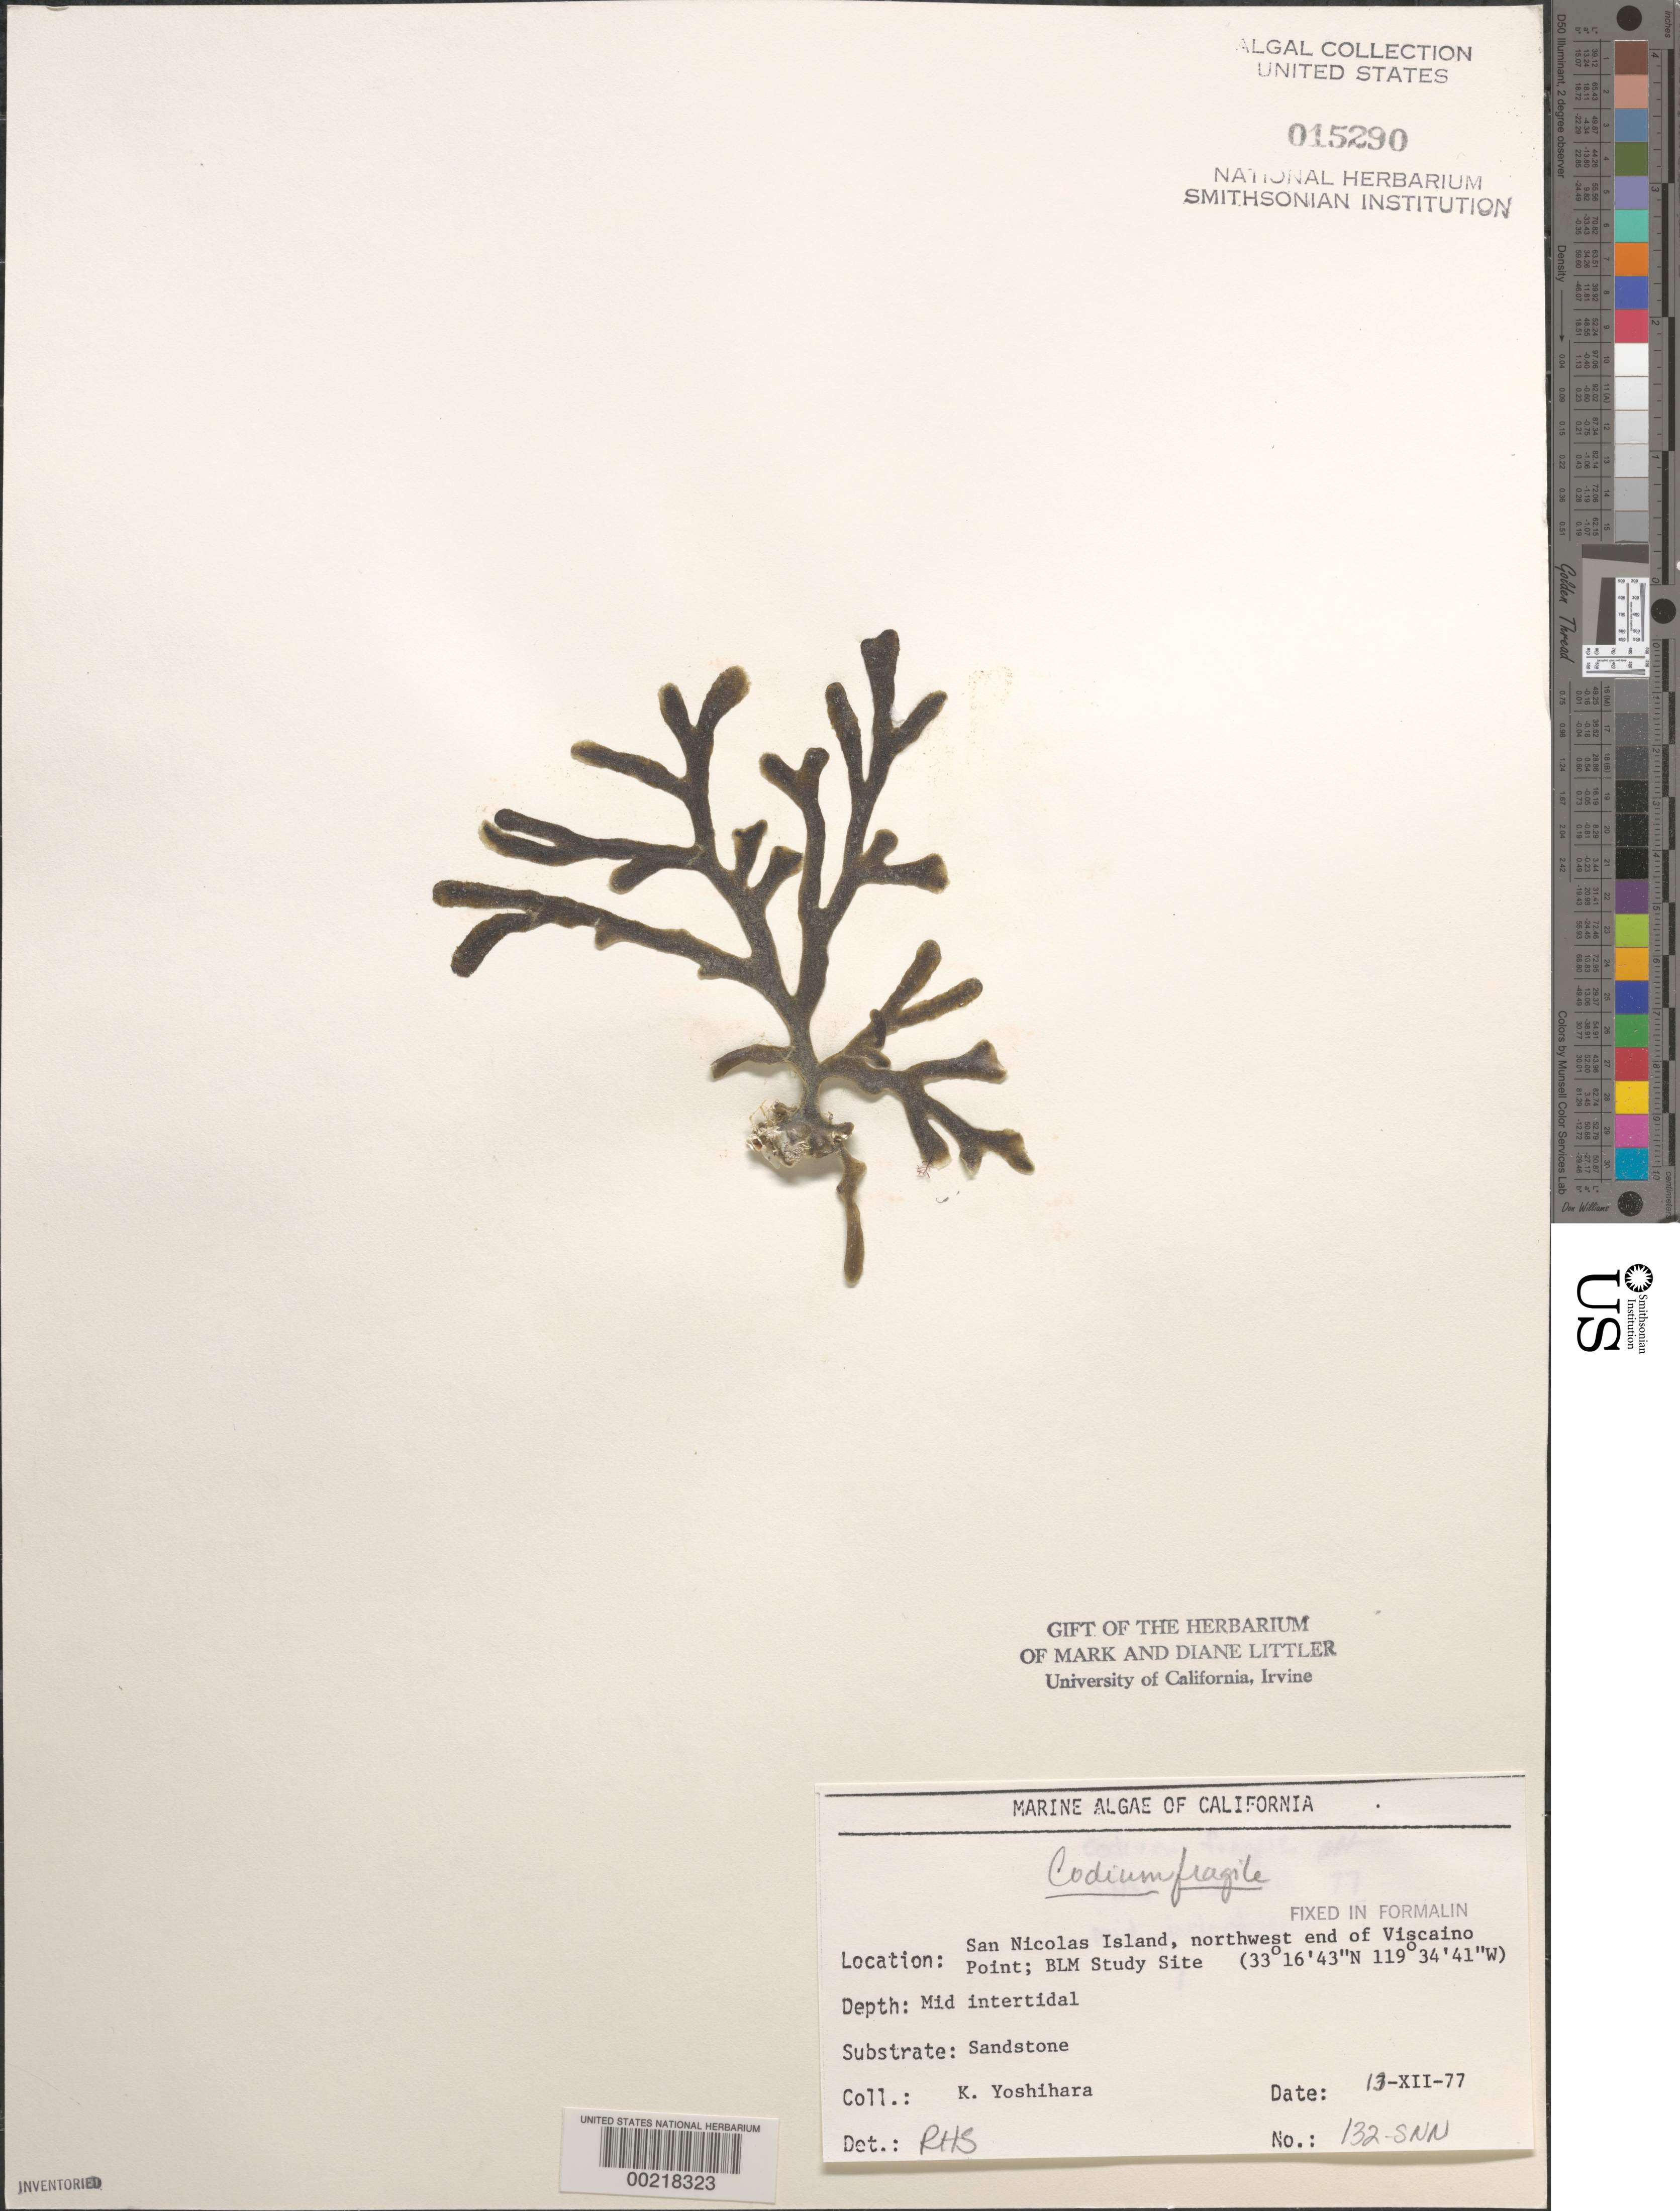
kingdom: Plantae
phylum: Chlorophyta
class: Ulvophyceae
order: Bryopsidales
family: Codiaceae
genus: Codium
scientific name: Codium fragile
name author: (Suringar) P. Hariot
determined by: Murray, S. N.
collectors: K. Yoshihara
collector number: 132-snn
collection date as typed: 13 Dec 1977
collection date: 1977-12-13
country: United States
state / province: California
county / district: Ventura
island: San Nicolas Island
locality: Viscaino Point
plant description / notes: BLM-SOCALBIGHT Rocky Intertidal Survey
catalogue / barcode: US 15290